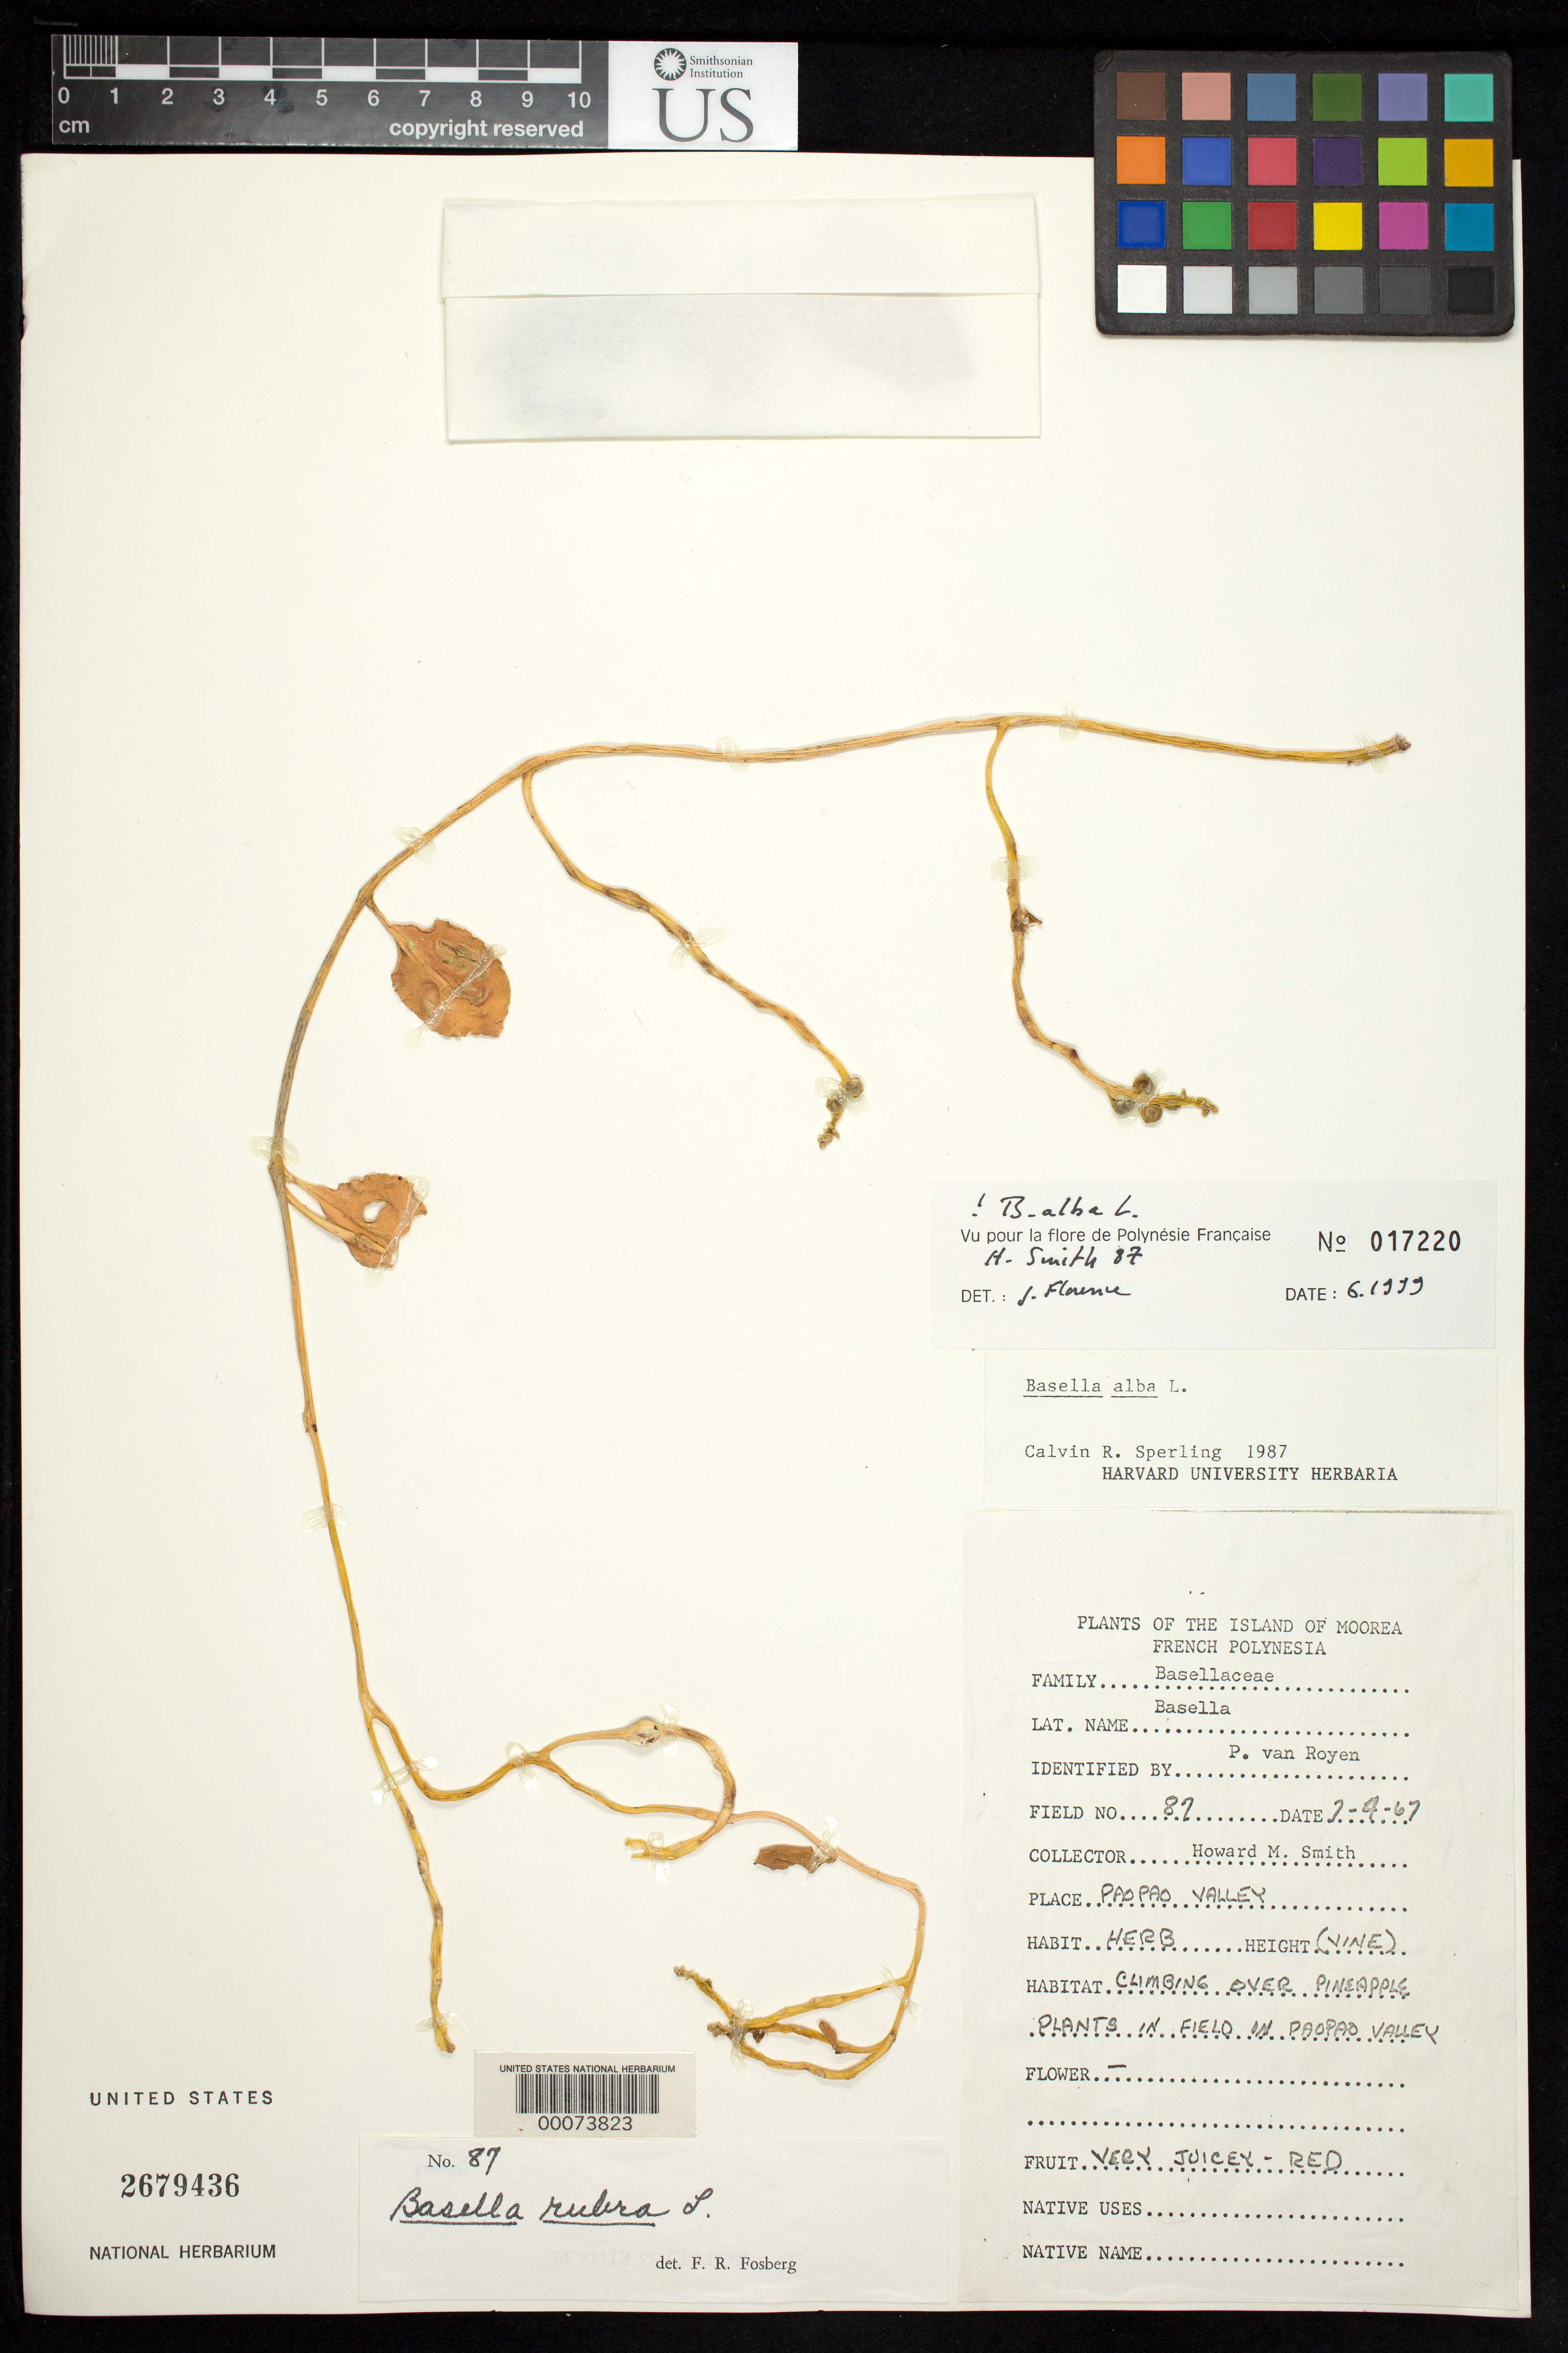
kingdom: Plantae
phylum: Tracheophyta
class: Magnoliopsida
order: Caryophyllales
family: Basellaceae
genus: Basella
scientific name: Basella alba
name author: L.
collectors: H. M. Smith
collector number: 87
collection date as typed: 07 Apr 1967 or 04 Jul 1967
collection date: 1967-04-07 or 1967-07-04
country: French Polynesia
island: Moorea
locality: Paopao valley [Society Is.]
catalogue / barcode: US 2679436